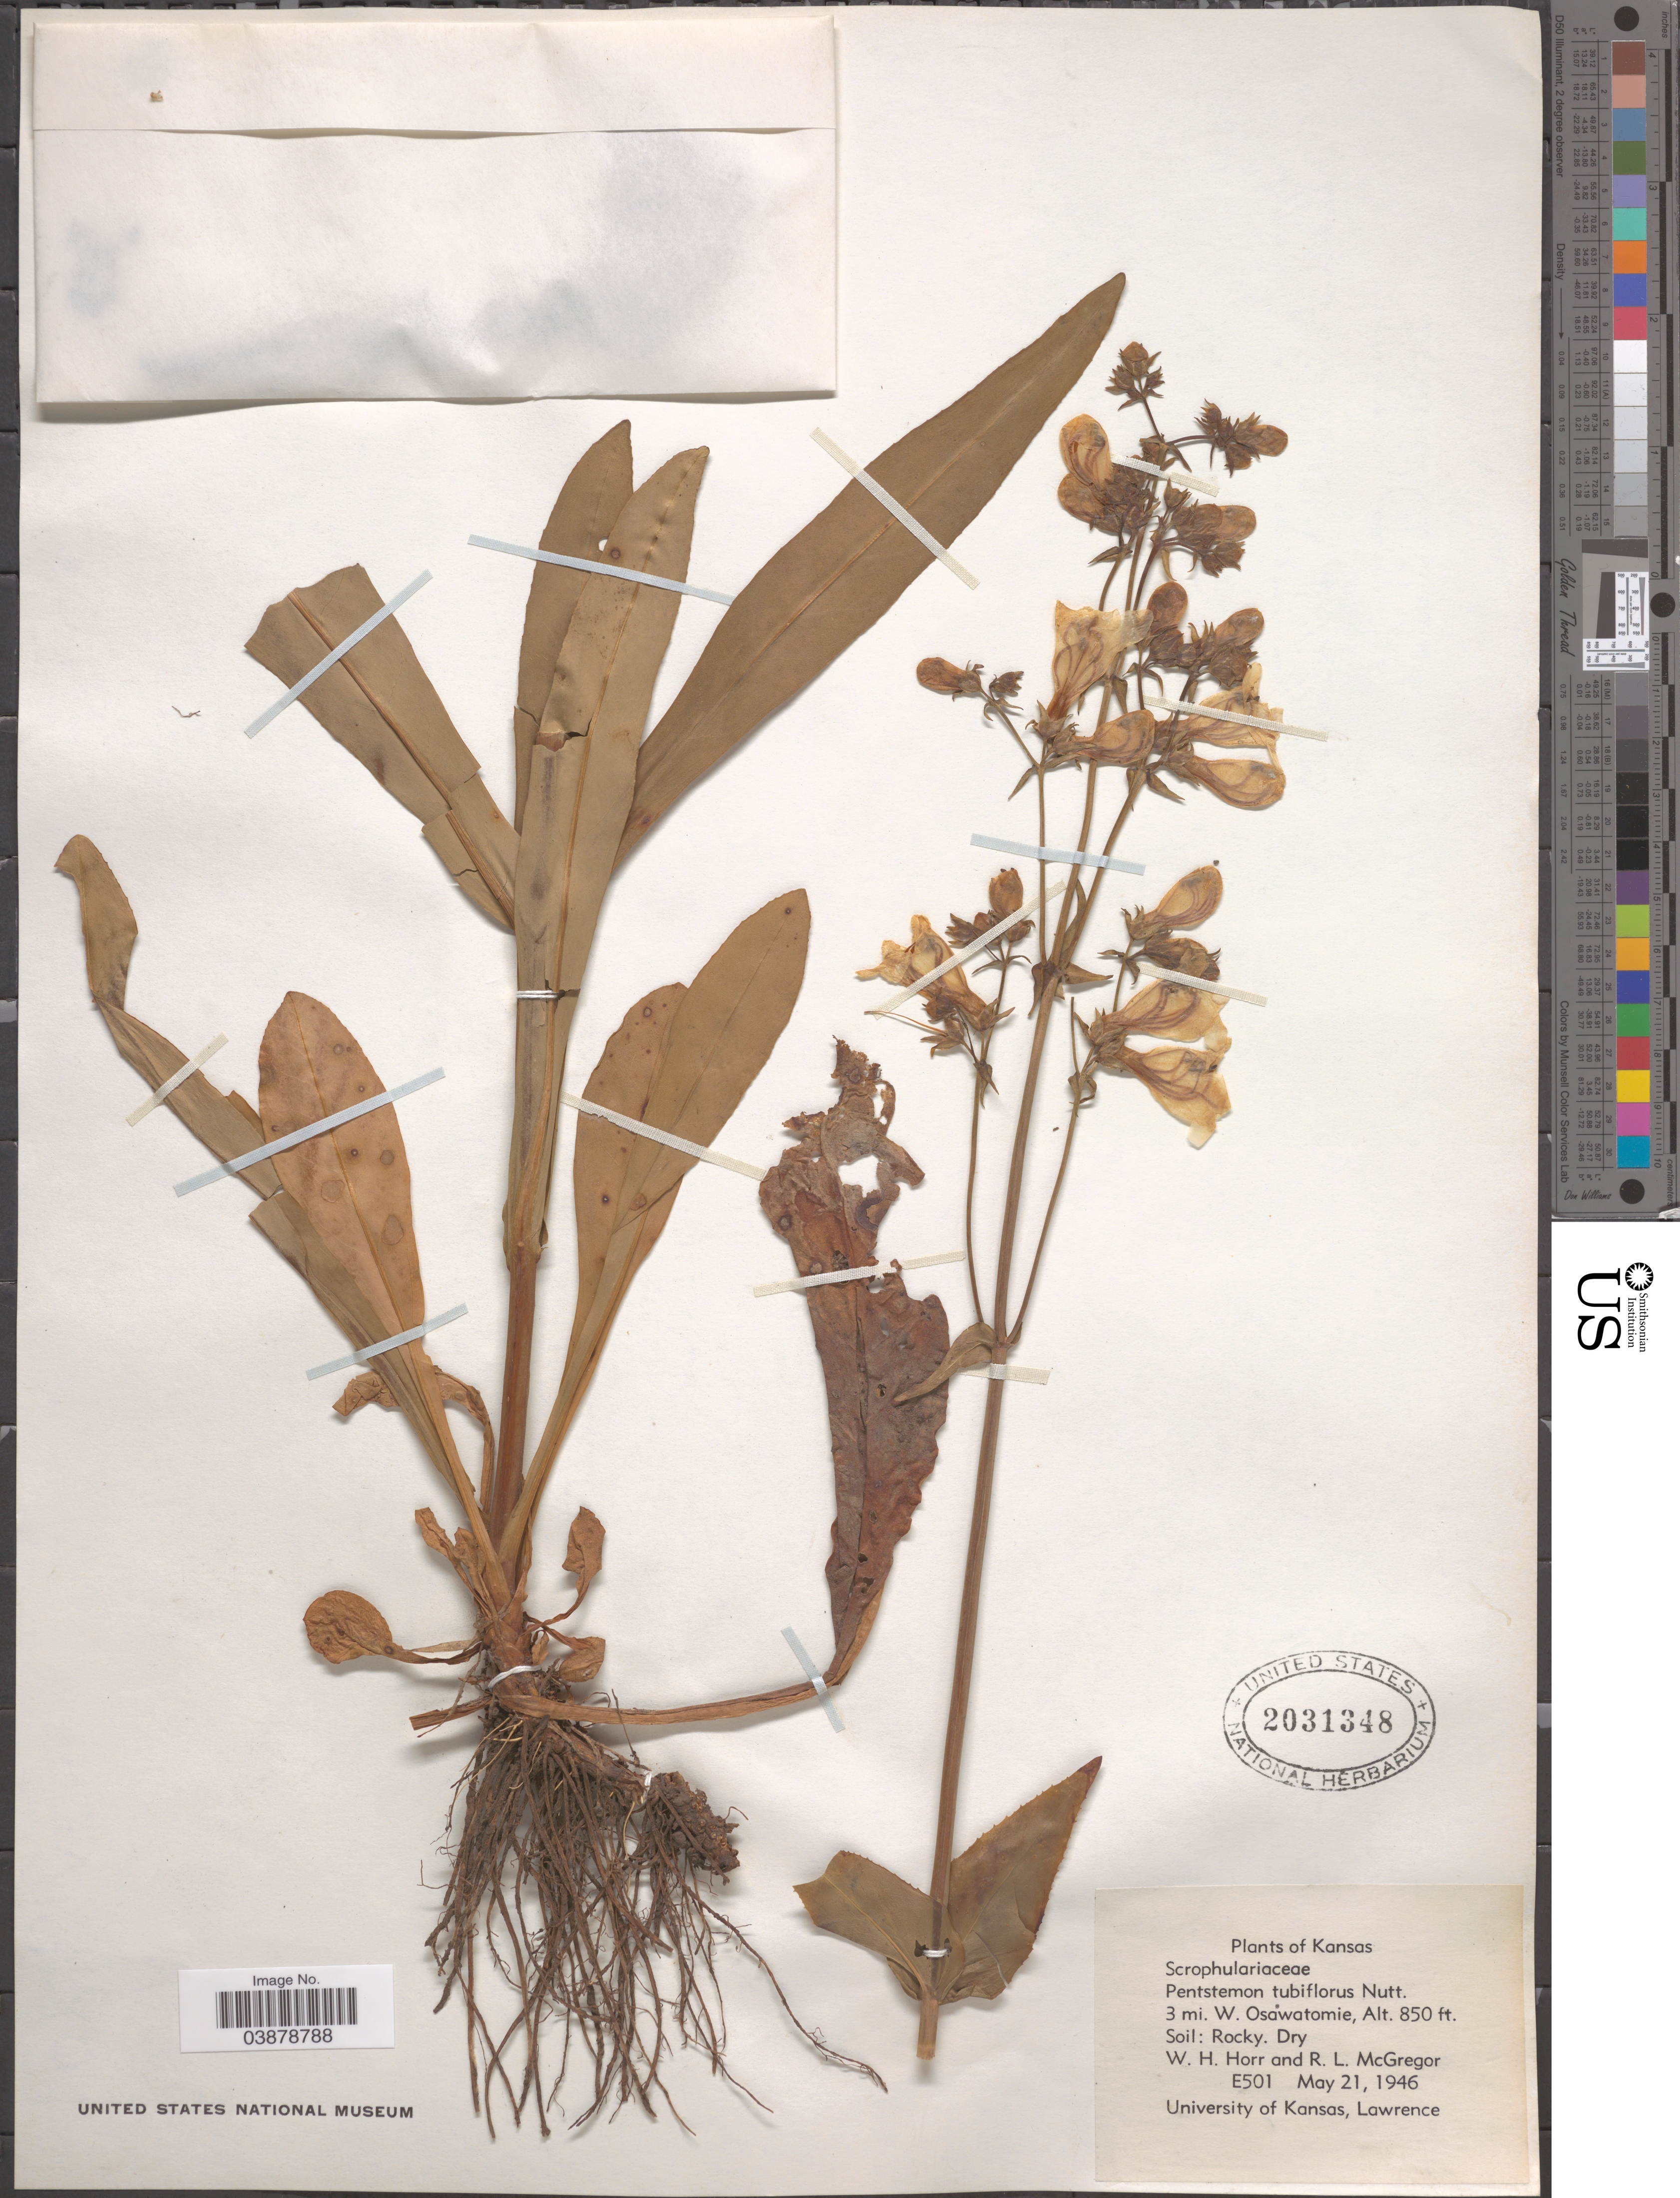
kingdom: Plantae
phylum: Tracheophyta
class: Magnoliopsida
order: Lamiales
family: Plantaginaceae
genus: Penstemon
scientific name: Penstemon tubaeflorus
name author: Nutt.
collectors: W. H. Horr & R. McGregor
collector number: E501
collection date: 1946-05-21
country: United States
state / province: Kansas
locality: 3 mi. W. Osawatomie.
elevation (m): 259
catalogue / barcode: US 2031348